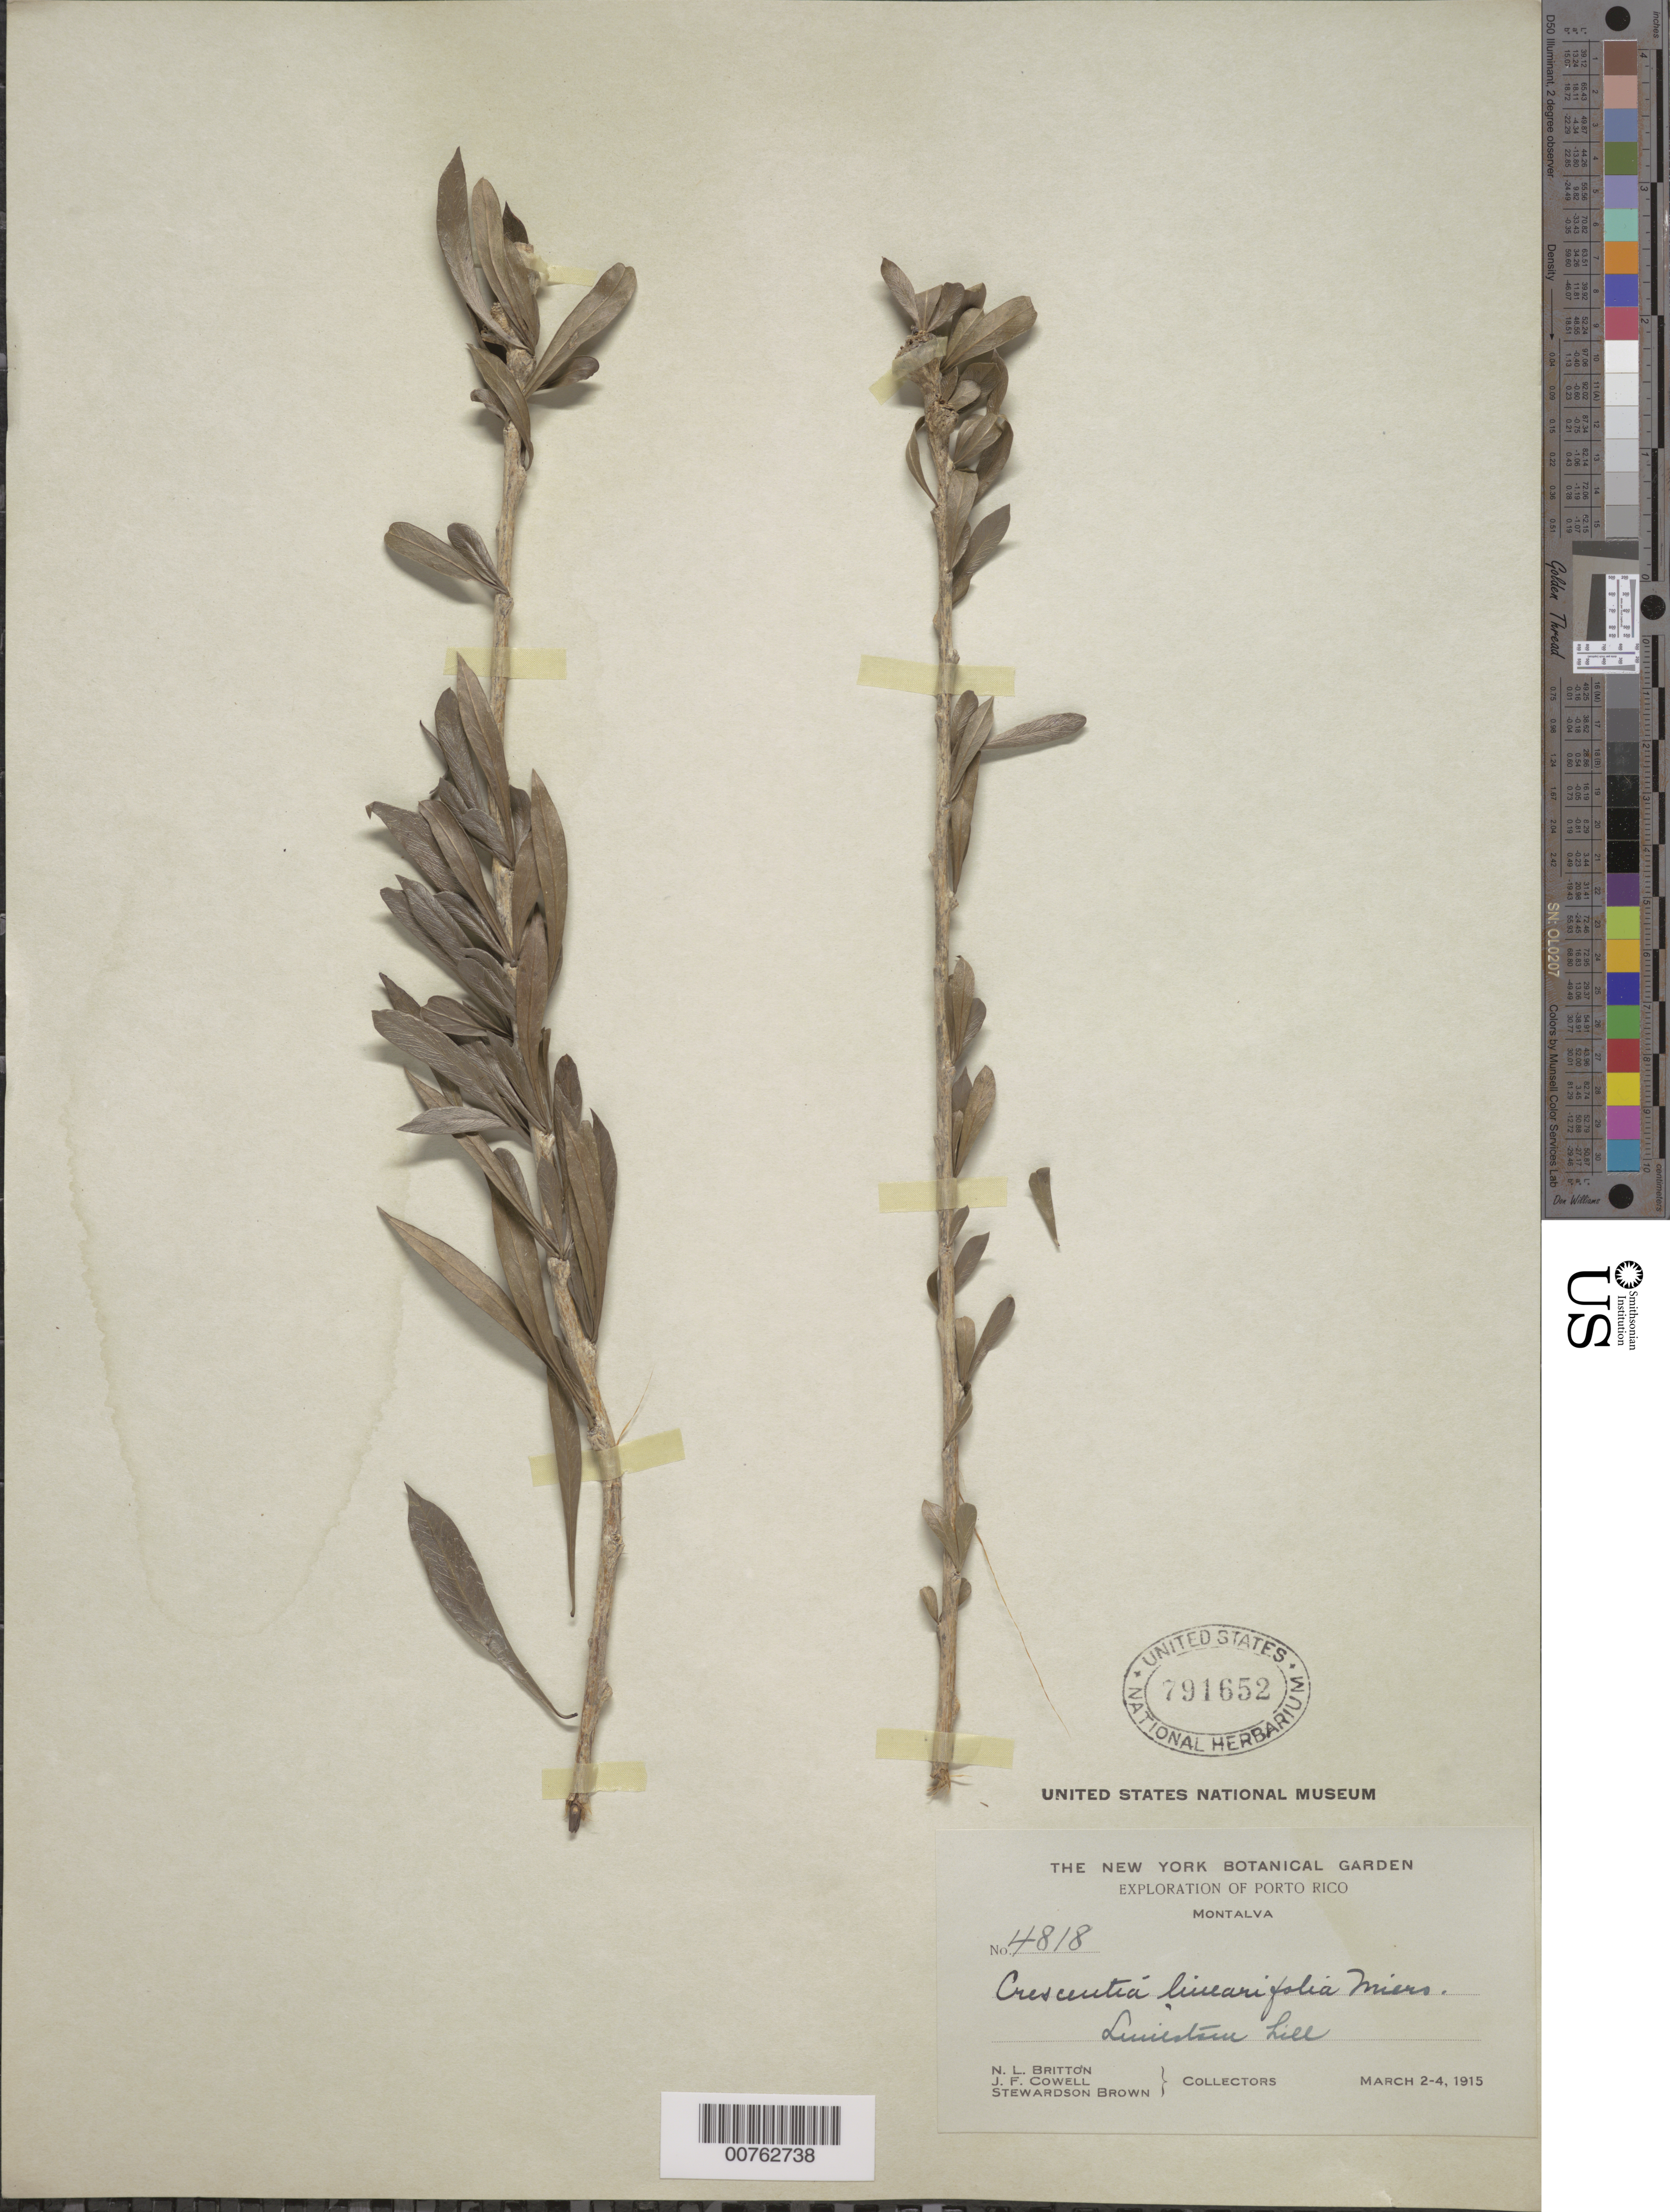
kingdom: Plantae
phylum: Tracheophyta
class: Magnoliopsida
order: Lamiales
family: Bignoniaceae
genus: Crescentia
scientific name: Crescentia linearifolia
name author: Miers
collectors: N. Britton & J. F. Cowell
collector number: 4818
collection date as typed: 1915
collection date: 1915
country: Puerto Rico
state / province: Guánica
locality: Montalva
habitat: Limestone hill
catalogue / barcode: US 791652